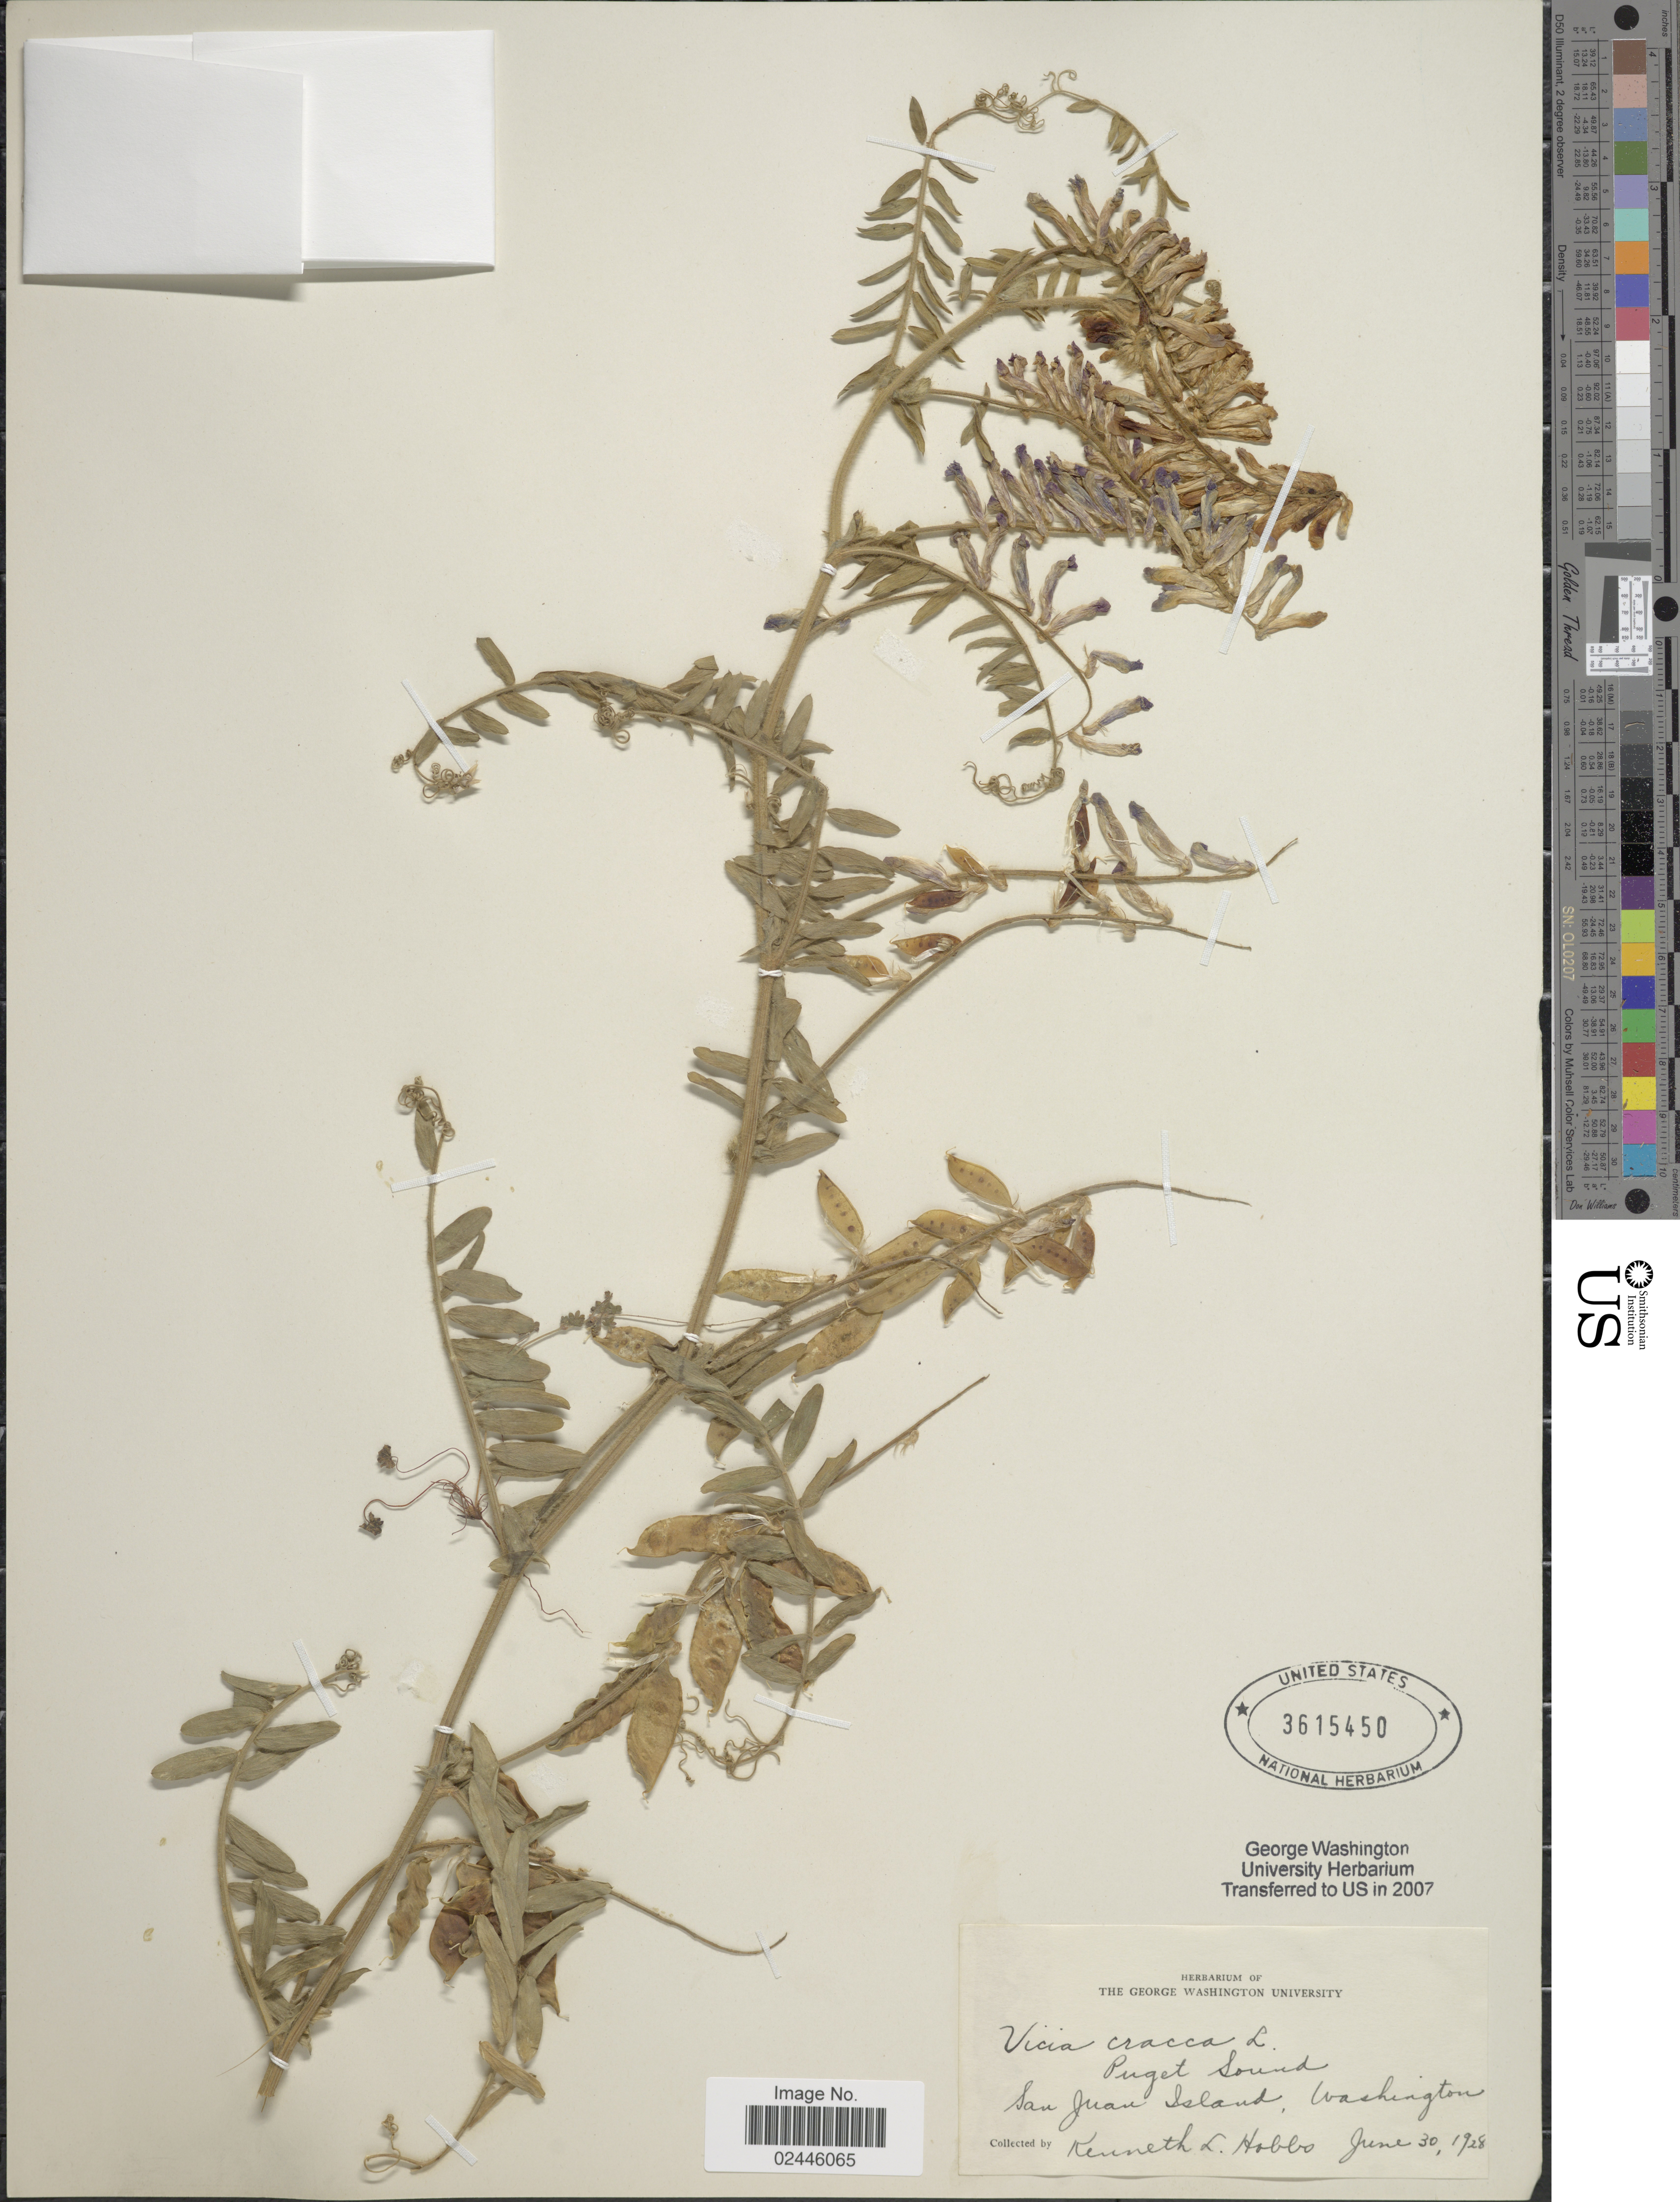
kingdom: Plantae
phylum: Tracheophyta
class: Magnoliopsida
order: Fabales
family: Fabaceae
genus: Vicia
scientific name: Vicia cracca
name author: L.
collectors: K. Hobbs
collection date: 1928-06-30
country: United States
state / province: Washington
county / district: King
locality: Puget Sound, San Juan Island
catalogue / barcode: US 3615450